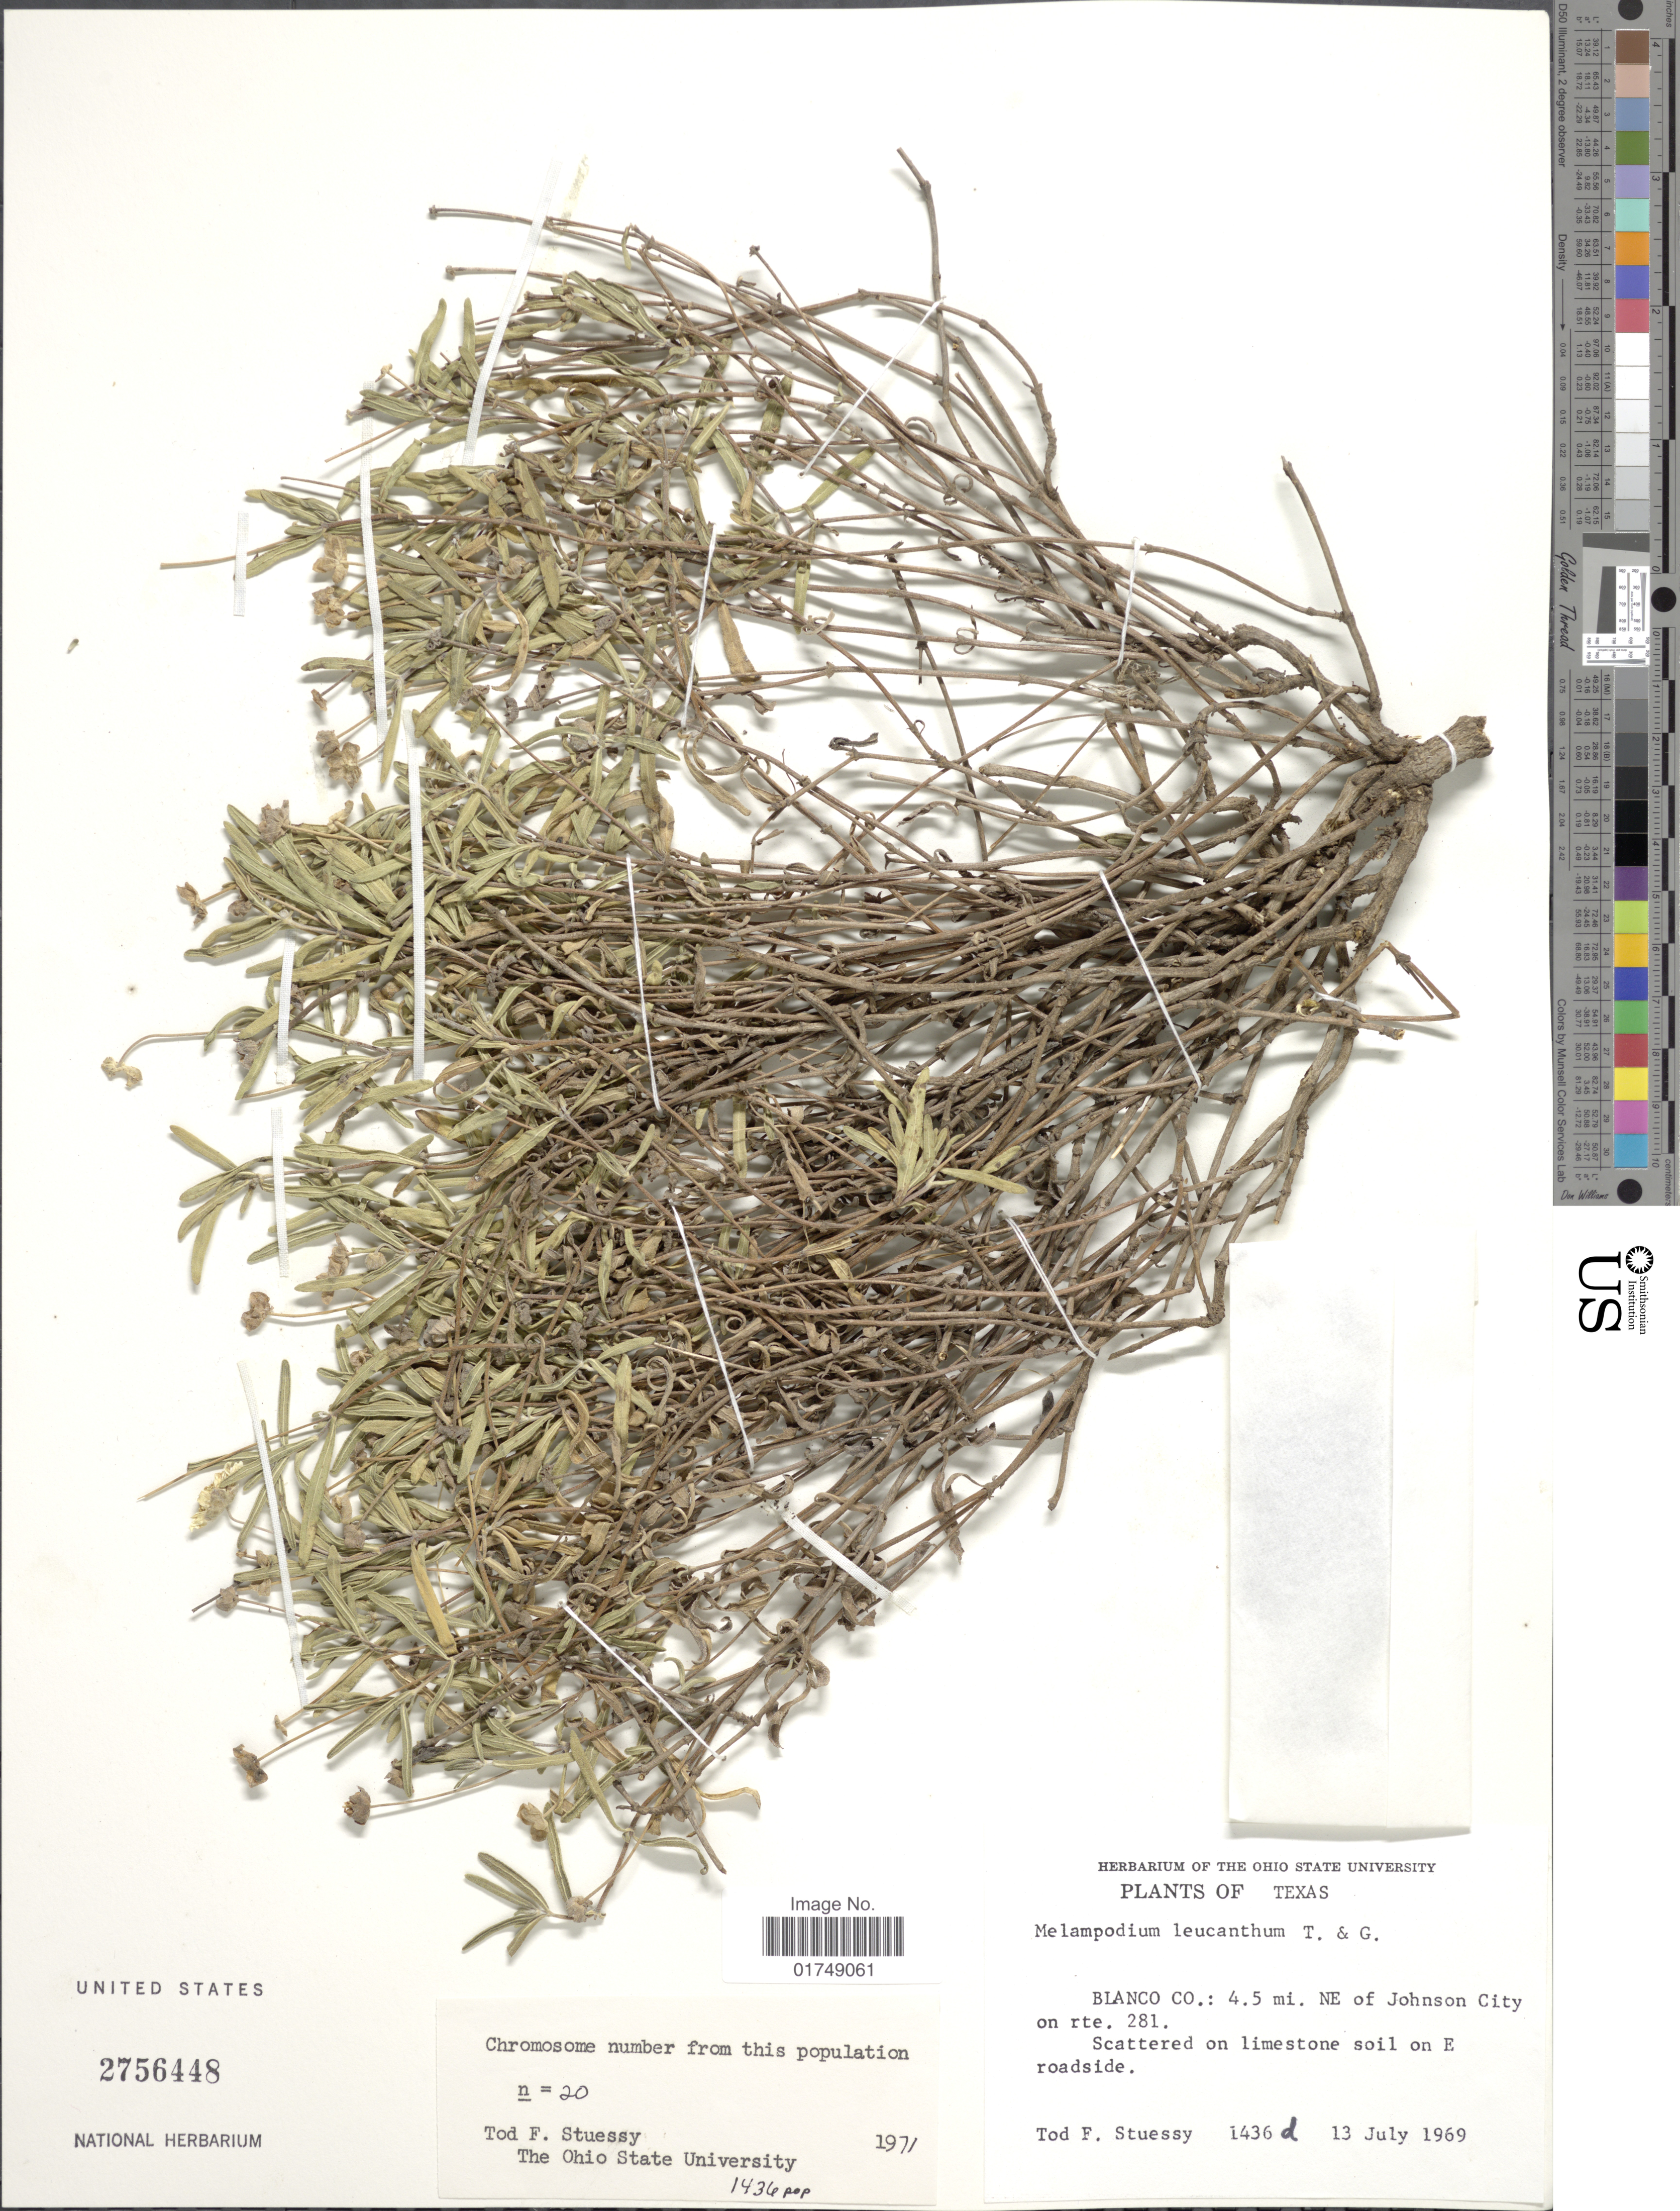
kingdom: Plantae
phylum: Tracheophyta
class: Magnoliopsida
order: Asterales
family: Asteraceae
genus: Melampodium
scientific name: Melampodium leucanthum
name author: Torr. & A. Gray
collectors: T. Stuessy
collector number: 1436d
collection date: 1969-07-13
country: United States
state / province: Texas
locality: Blanco Co.: 4.5 mi. NE of Johnson City on rte 281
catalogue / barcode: US 2756448